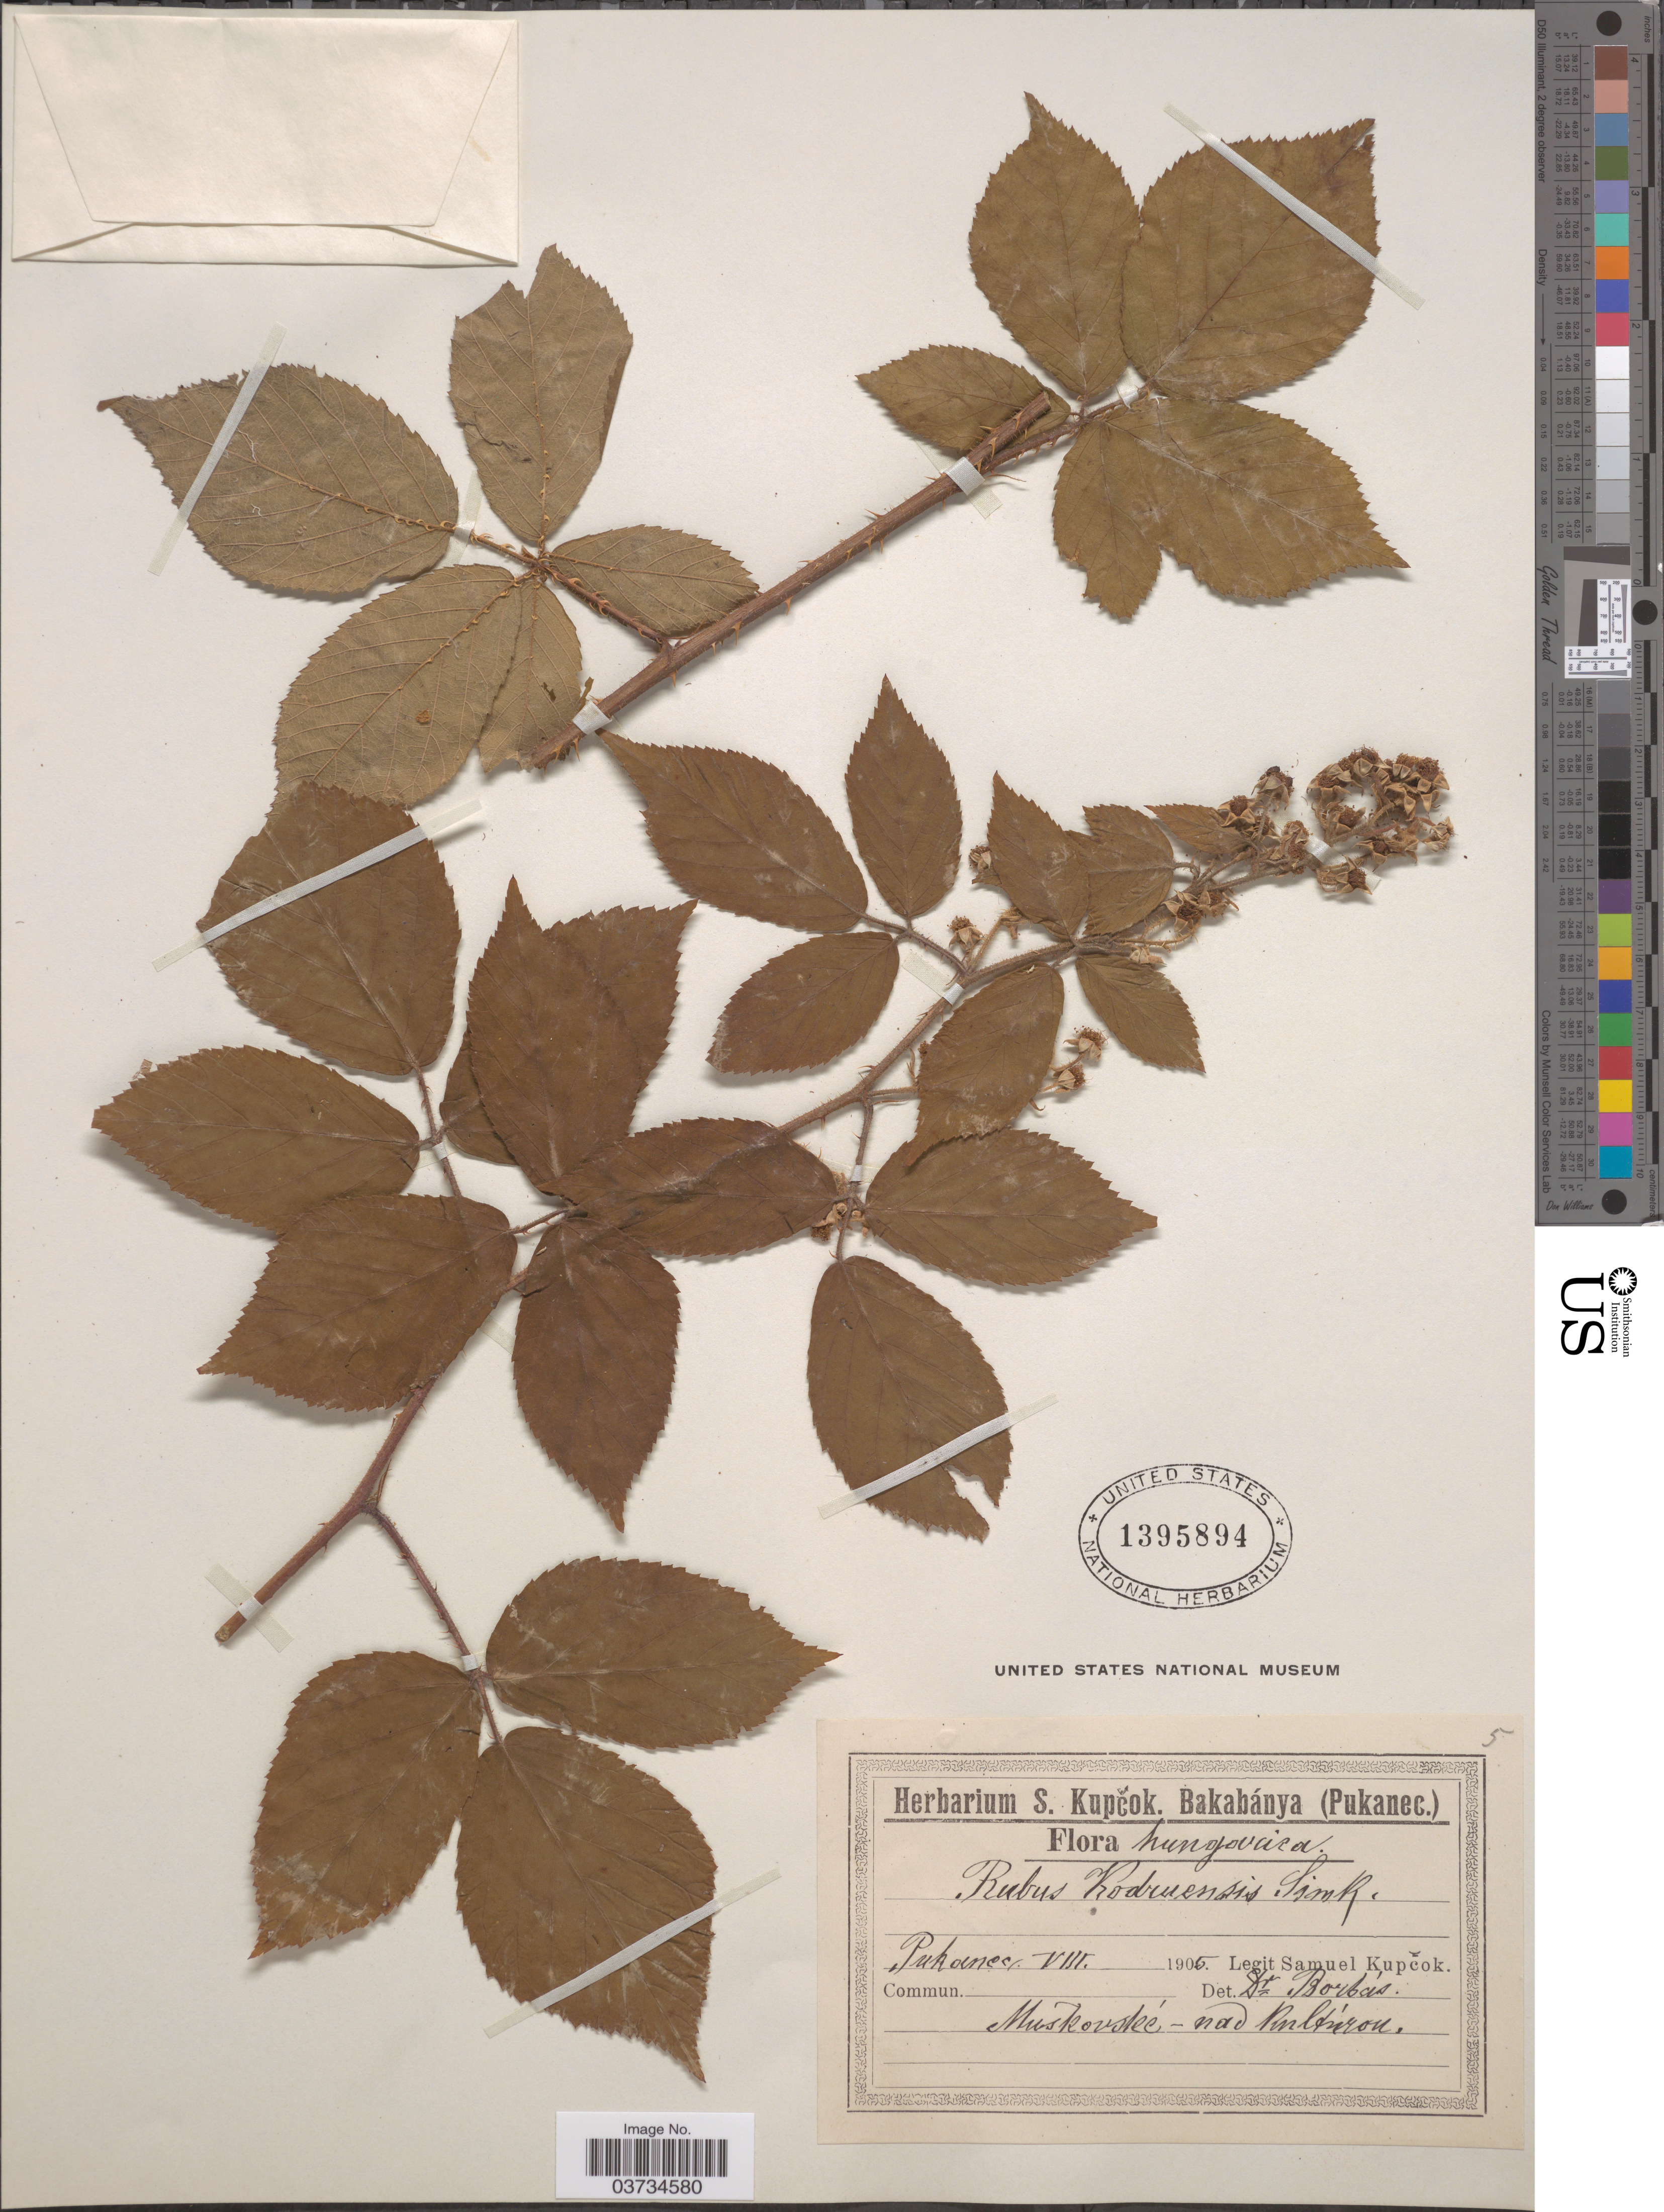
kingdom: Plantae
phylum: Tracheophyta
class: Magnoliopsida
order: Rosales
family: Rosaceae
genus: Rubus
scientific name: Rubus x kodruensis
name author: Simonk.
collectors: S. Kupcok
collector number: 5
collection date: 1905-08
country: Hungary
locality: Pukanec. Muskovské-nad kultúron [interpreted].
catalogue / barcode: US 1395894